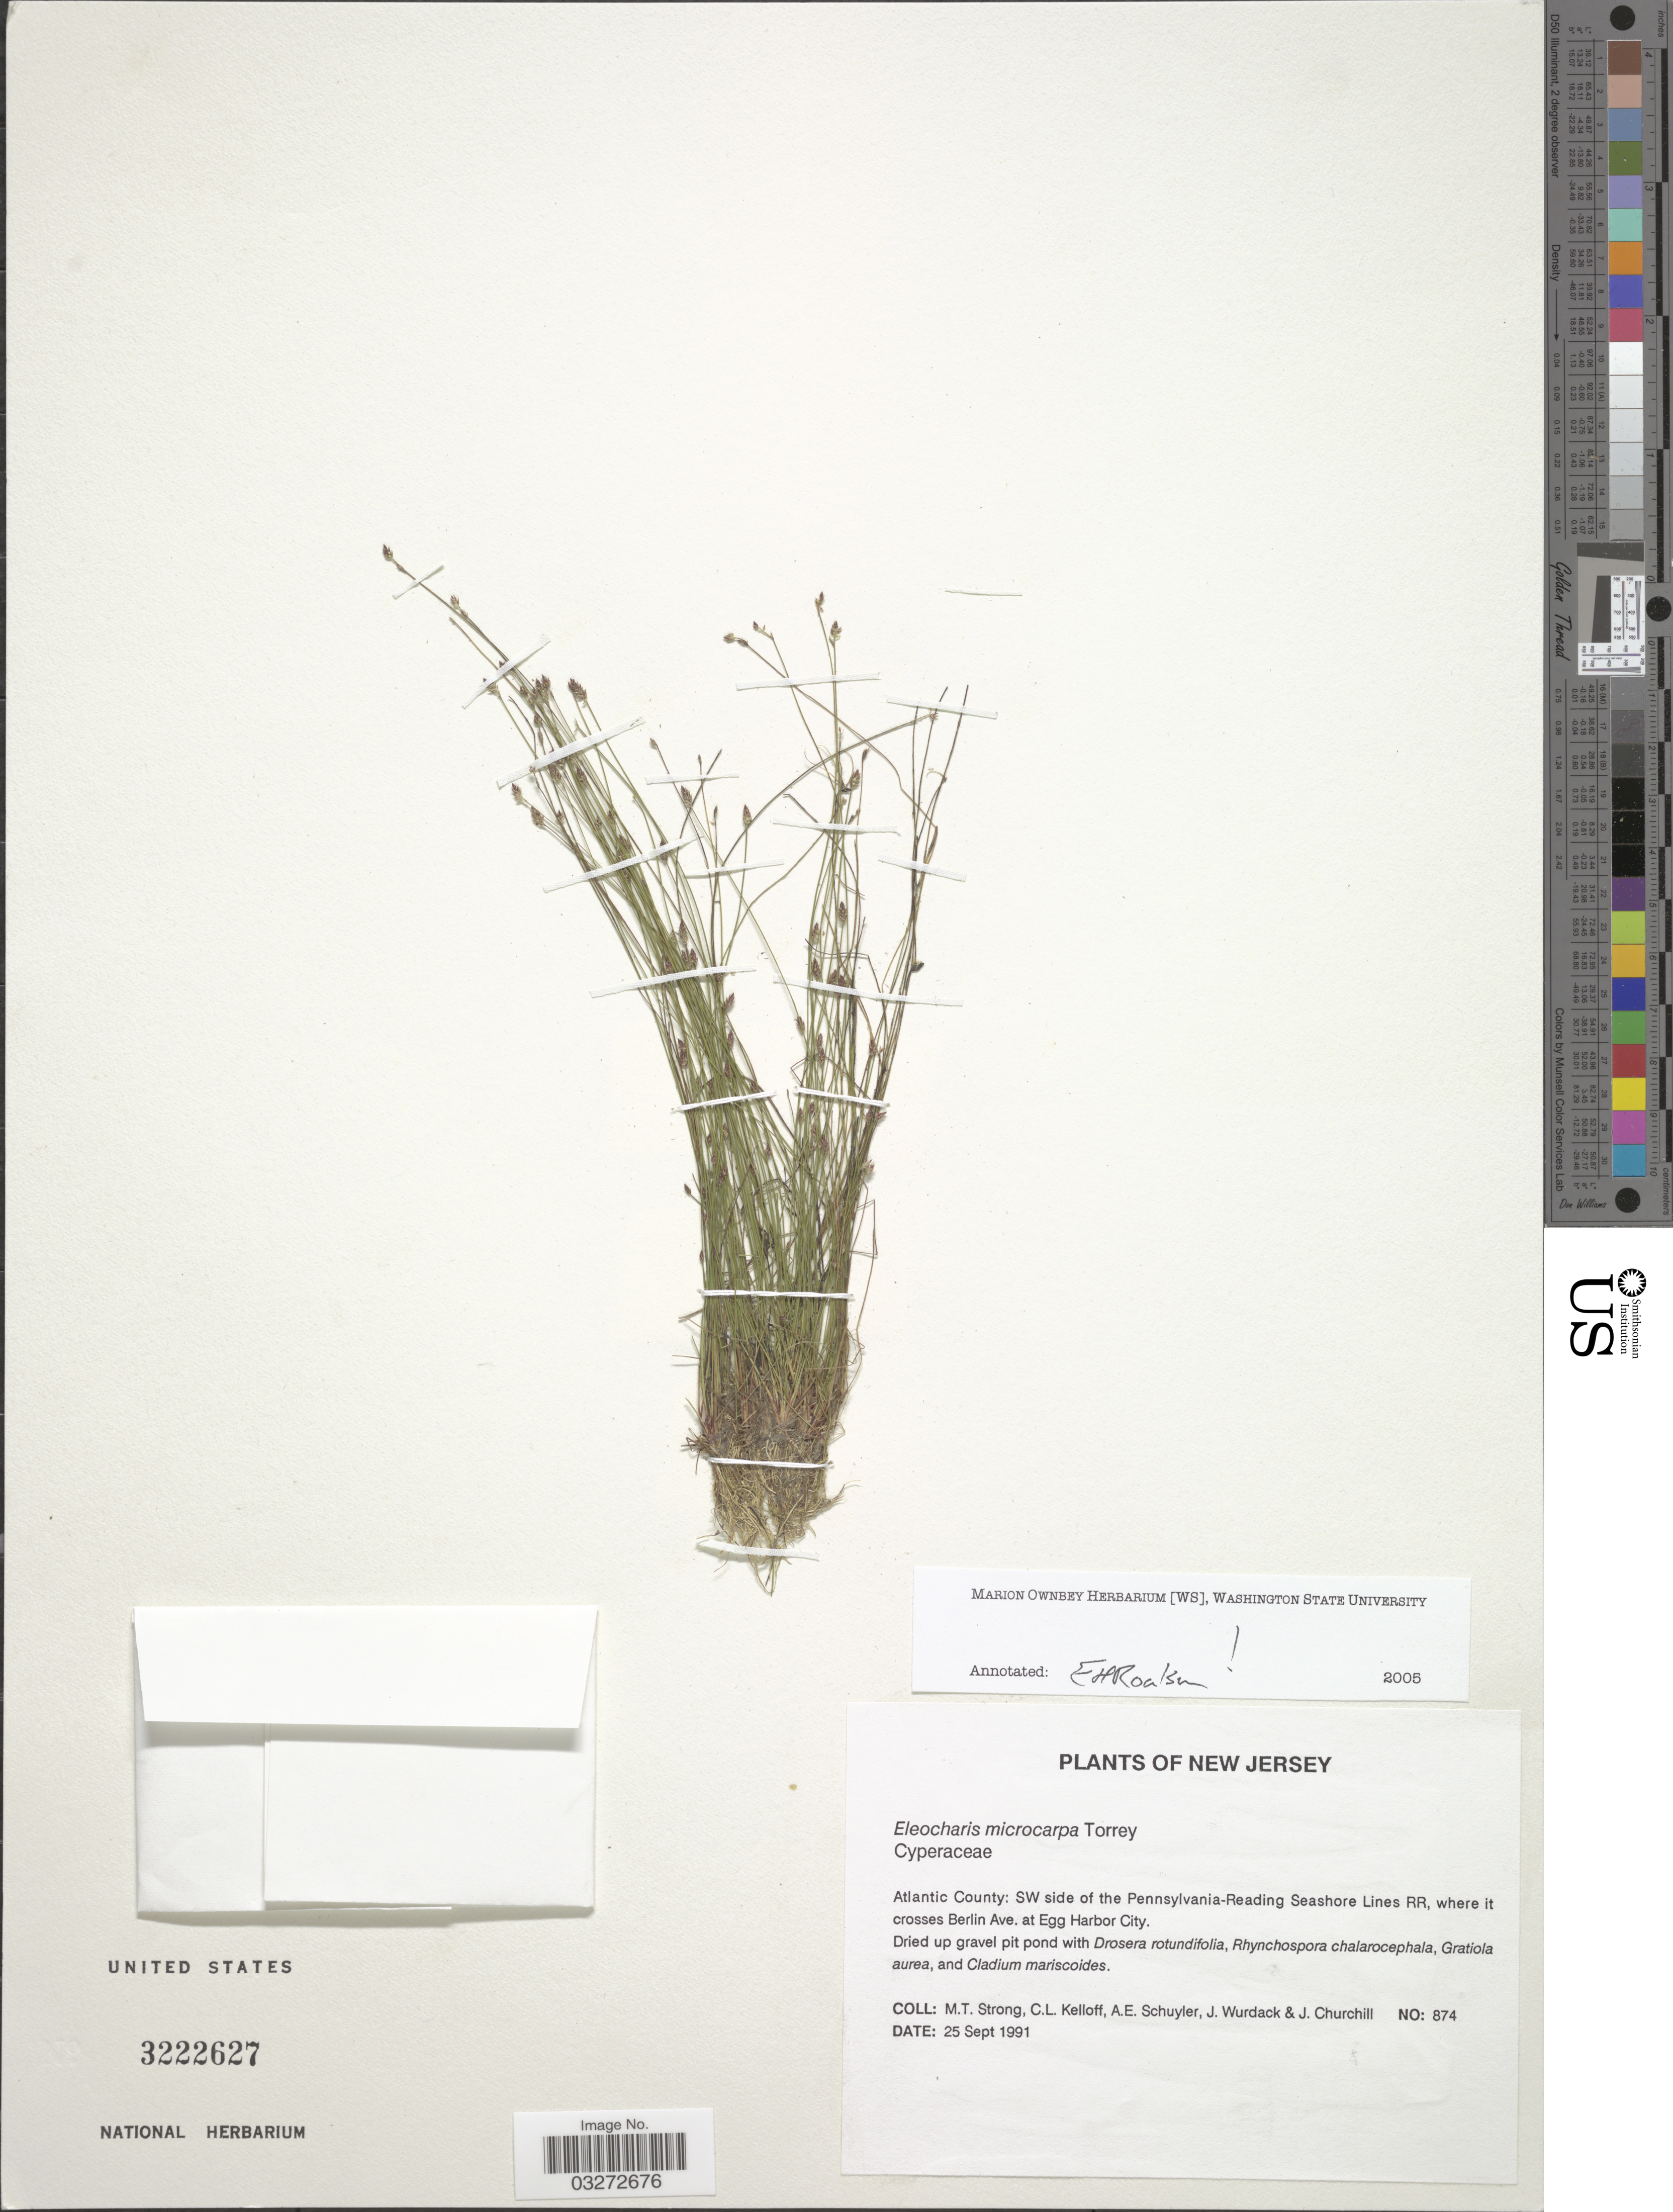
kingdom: Plantae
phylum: Tracheophyta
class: Liliopsida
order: Poales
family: Cyperaceae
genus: Eleocharis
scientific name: Eleocharis microcarpa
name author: Torr.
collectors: M. T. Strong, C. L. Kelloff, A. Schuyler, J. J. Wurdack & J. Churchill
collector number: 874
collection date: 1991-09-25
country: United States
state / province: New Jersey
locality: Atlantic County: SW side of the Pennsylvania-Reading Seashore Lines RR, where it crosses Berlin Ave. at Egg Harbor City.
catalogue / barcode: US 3222627